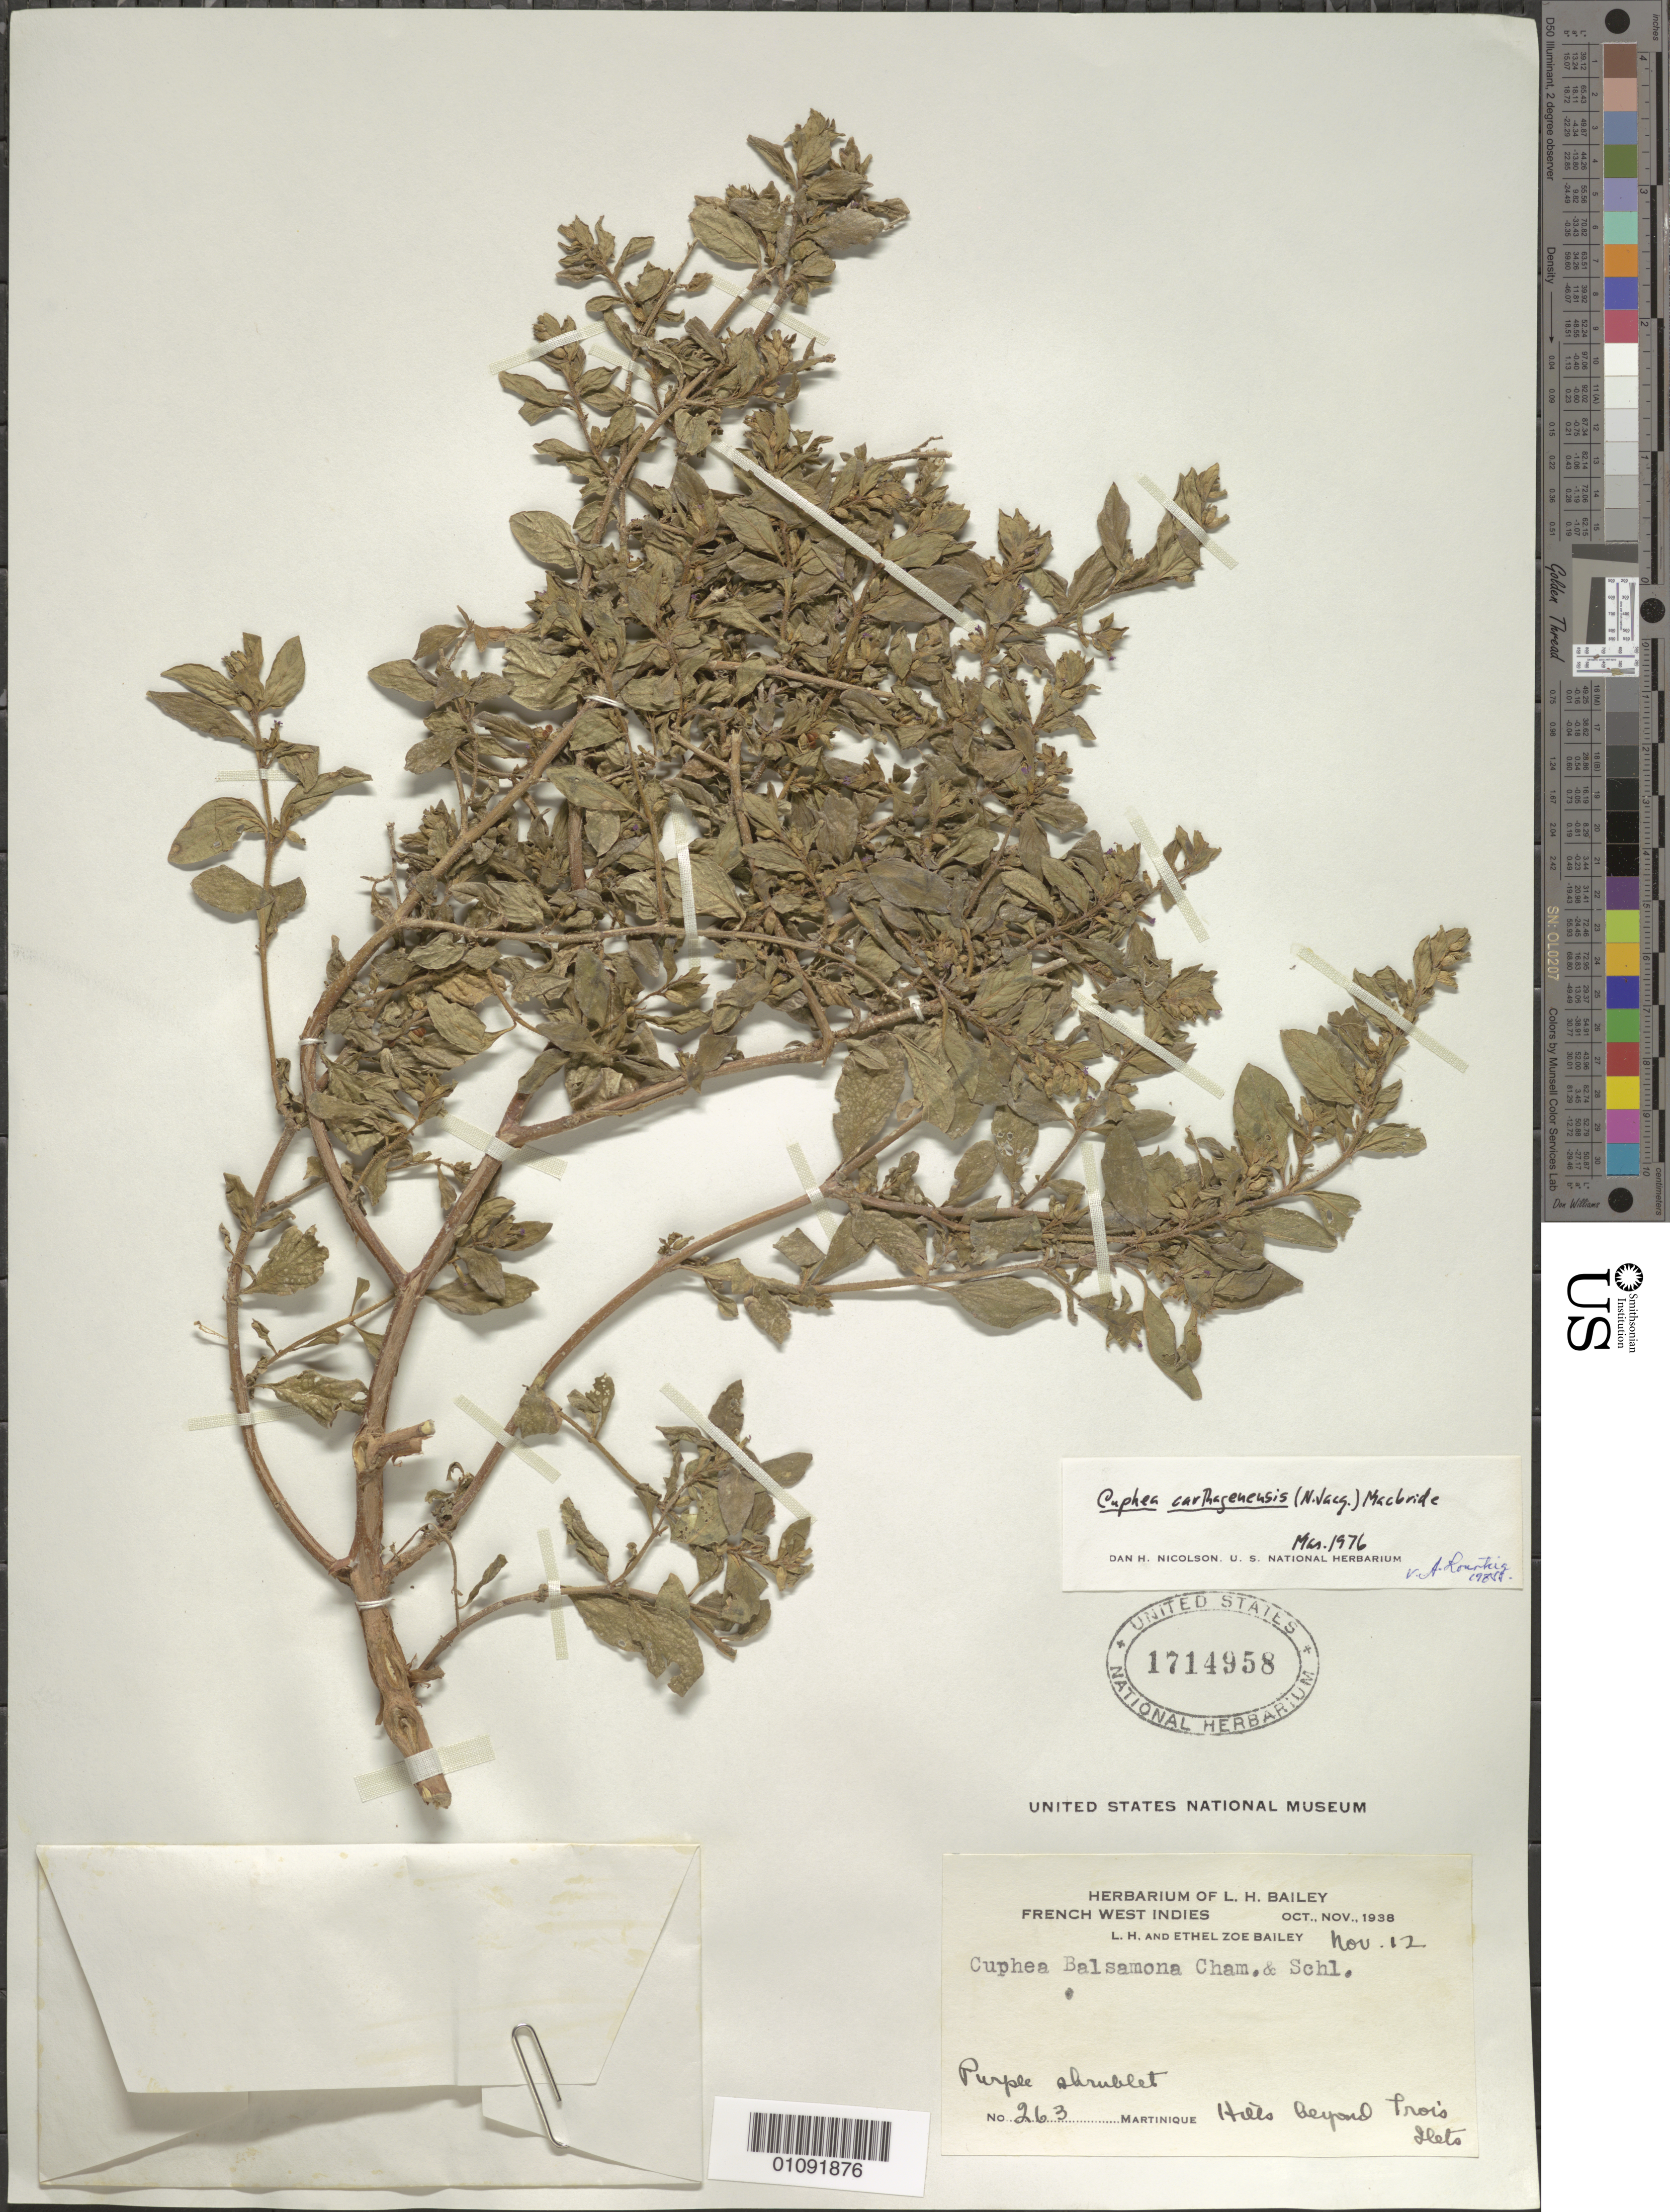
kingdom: Plantae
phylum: Tracheophyta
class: Magnoliopsida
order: Myrtales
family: Lythraceae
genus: Cuphea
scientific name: Cuphea carthagenensis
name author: (Jacq.) J.F. Macbr.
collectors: L. H. Bailey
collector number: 263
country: Martinique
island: Martinique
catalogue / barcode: US 1714958